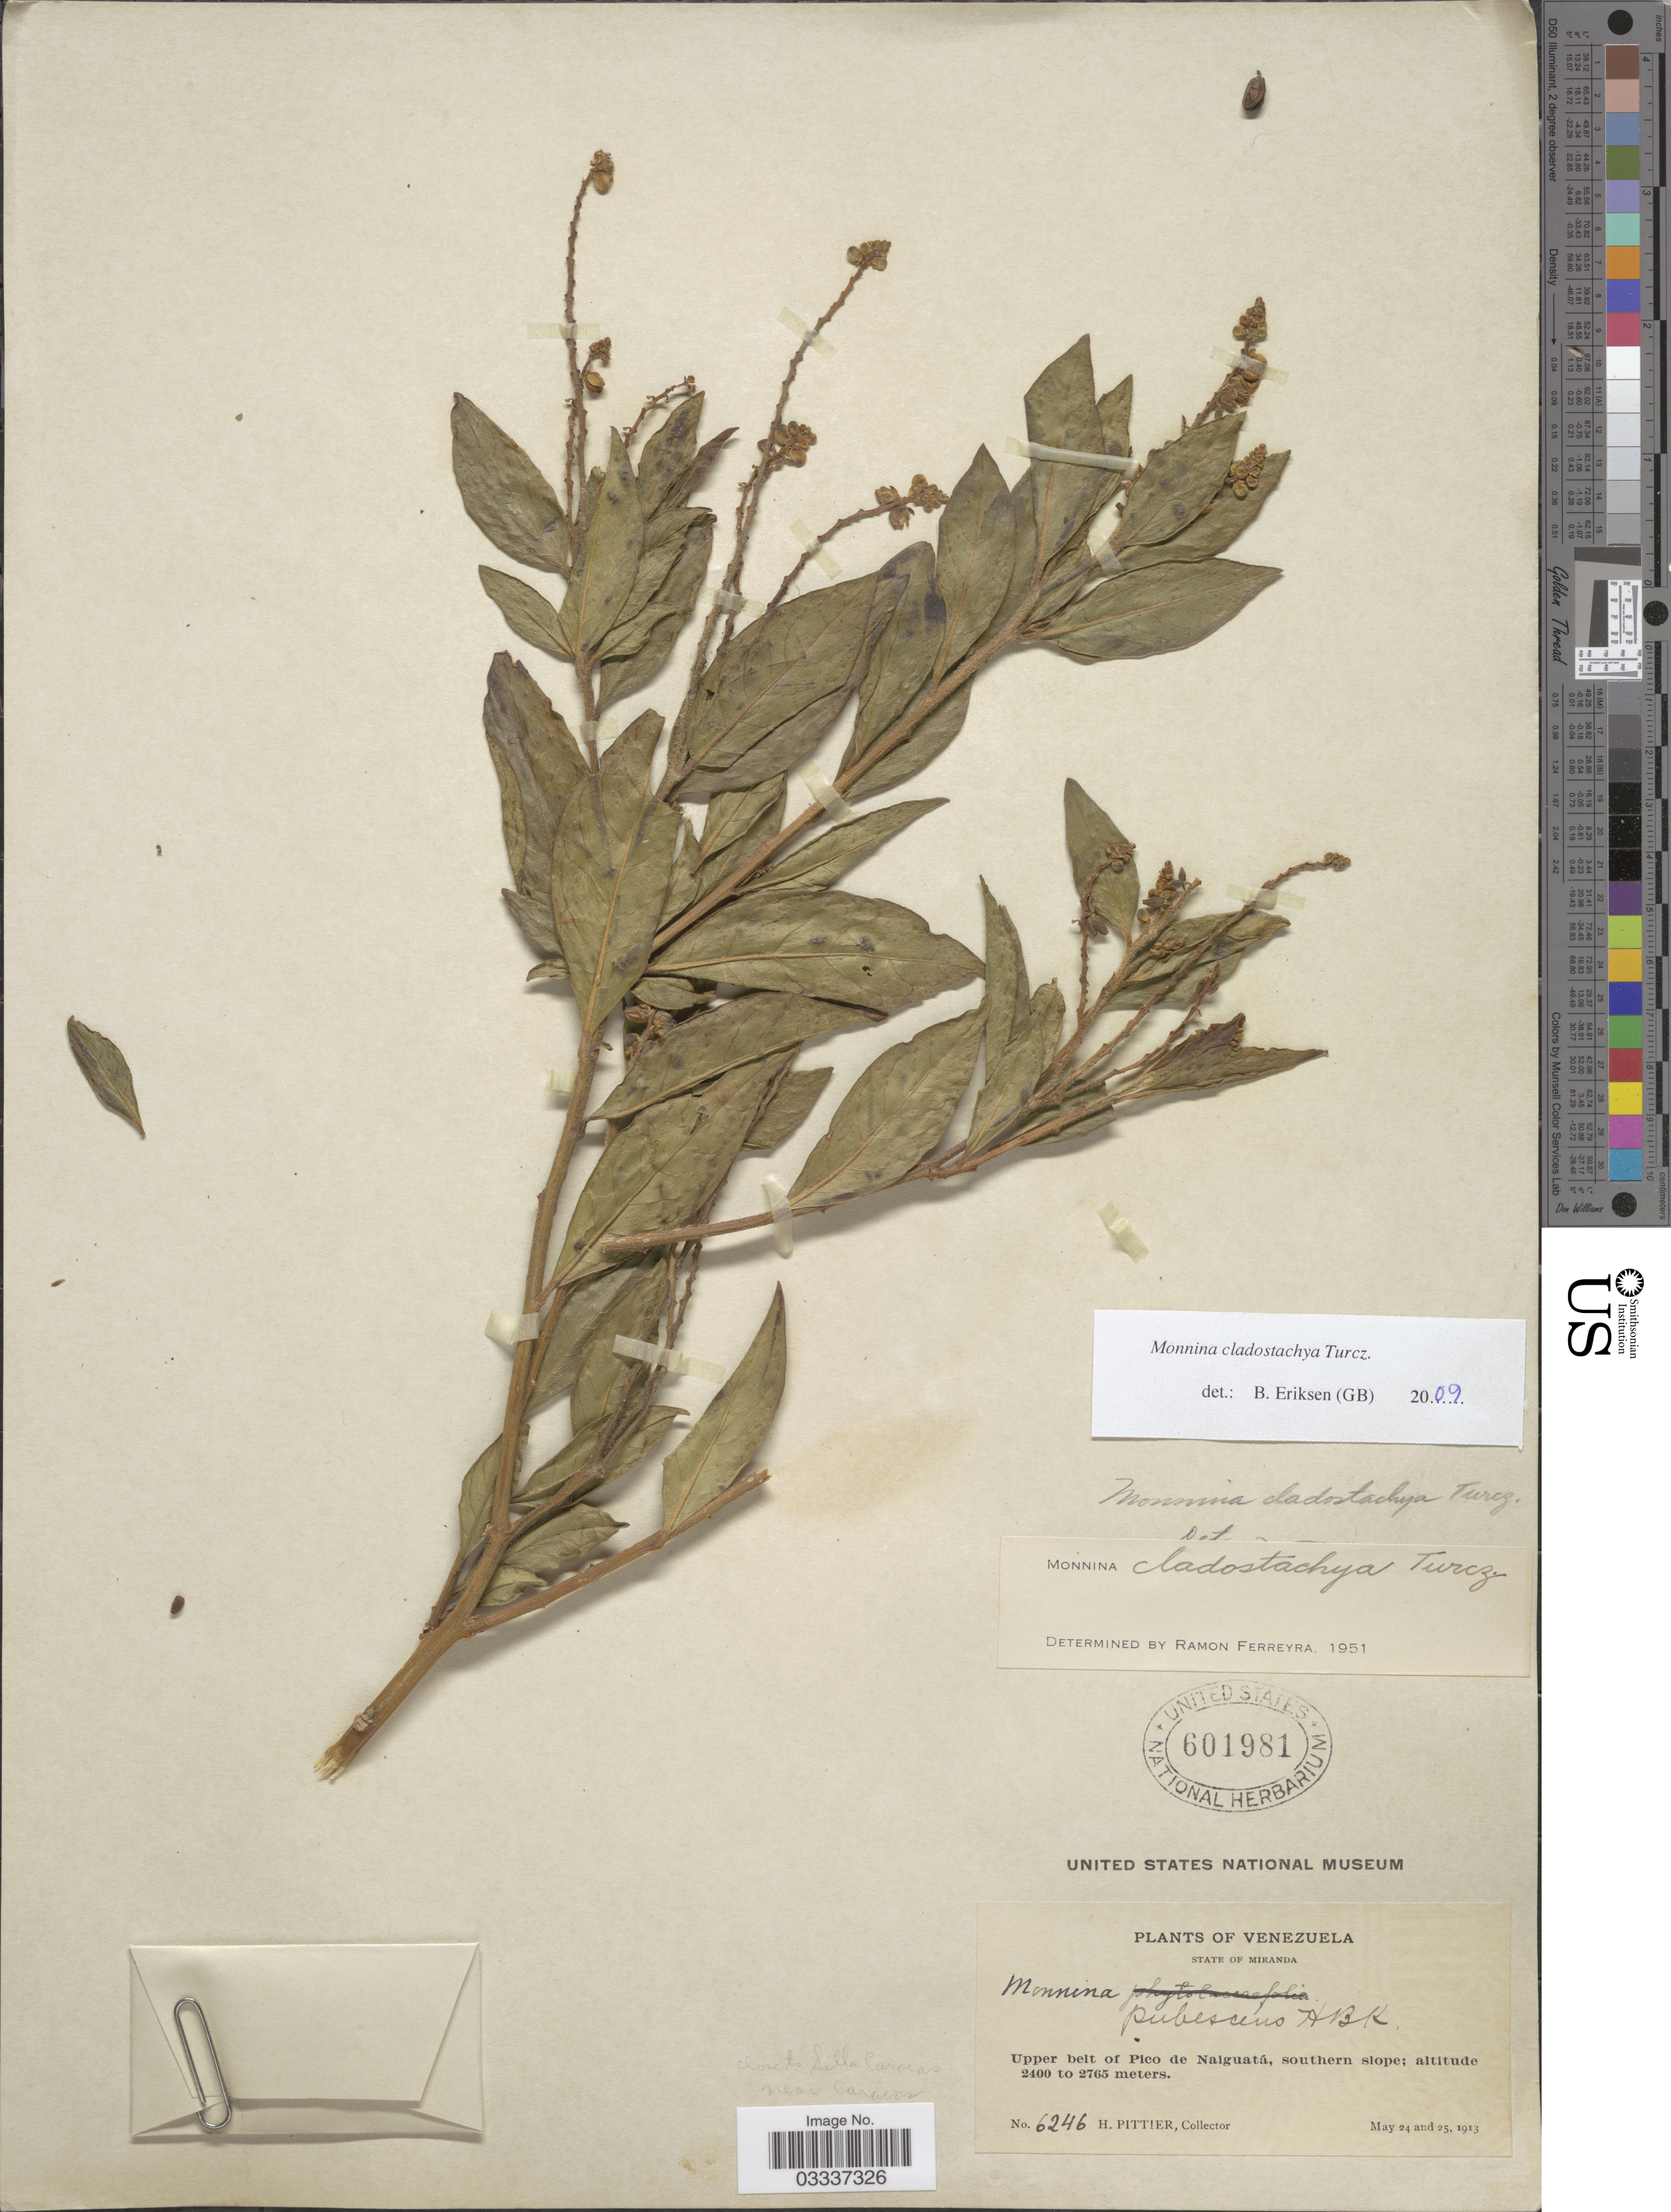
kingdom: Plantae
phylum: Tracheophyta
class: Magnoliopsida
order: Fabales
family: Polygalaceae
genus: Monnina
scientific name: Monnina cladostachya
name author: Turcz.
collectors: H. F. Pittier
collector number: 6246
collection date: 1913-05-24/1913-05-25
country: Venezuela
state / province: Miranda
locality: Upper belt of Pico de Naiguatá, southern slope. close to Silla Caracas near Caracas.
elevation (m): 2400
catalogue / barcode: US 601981